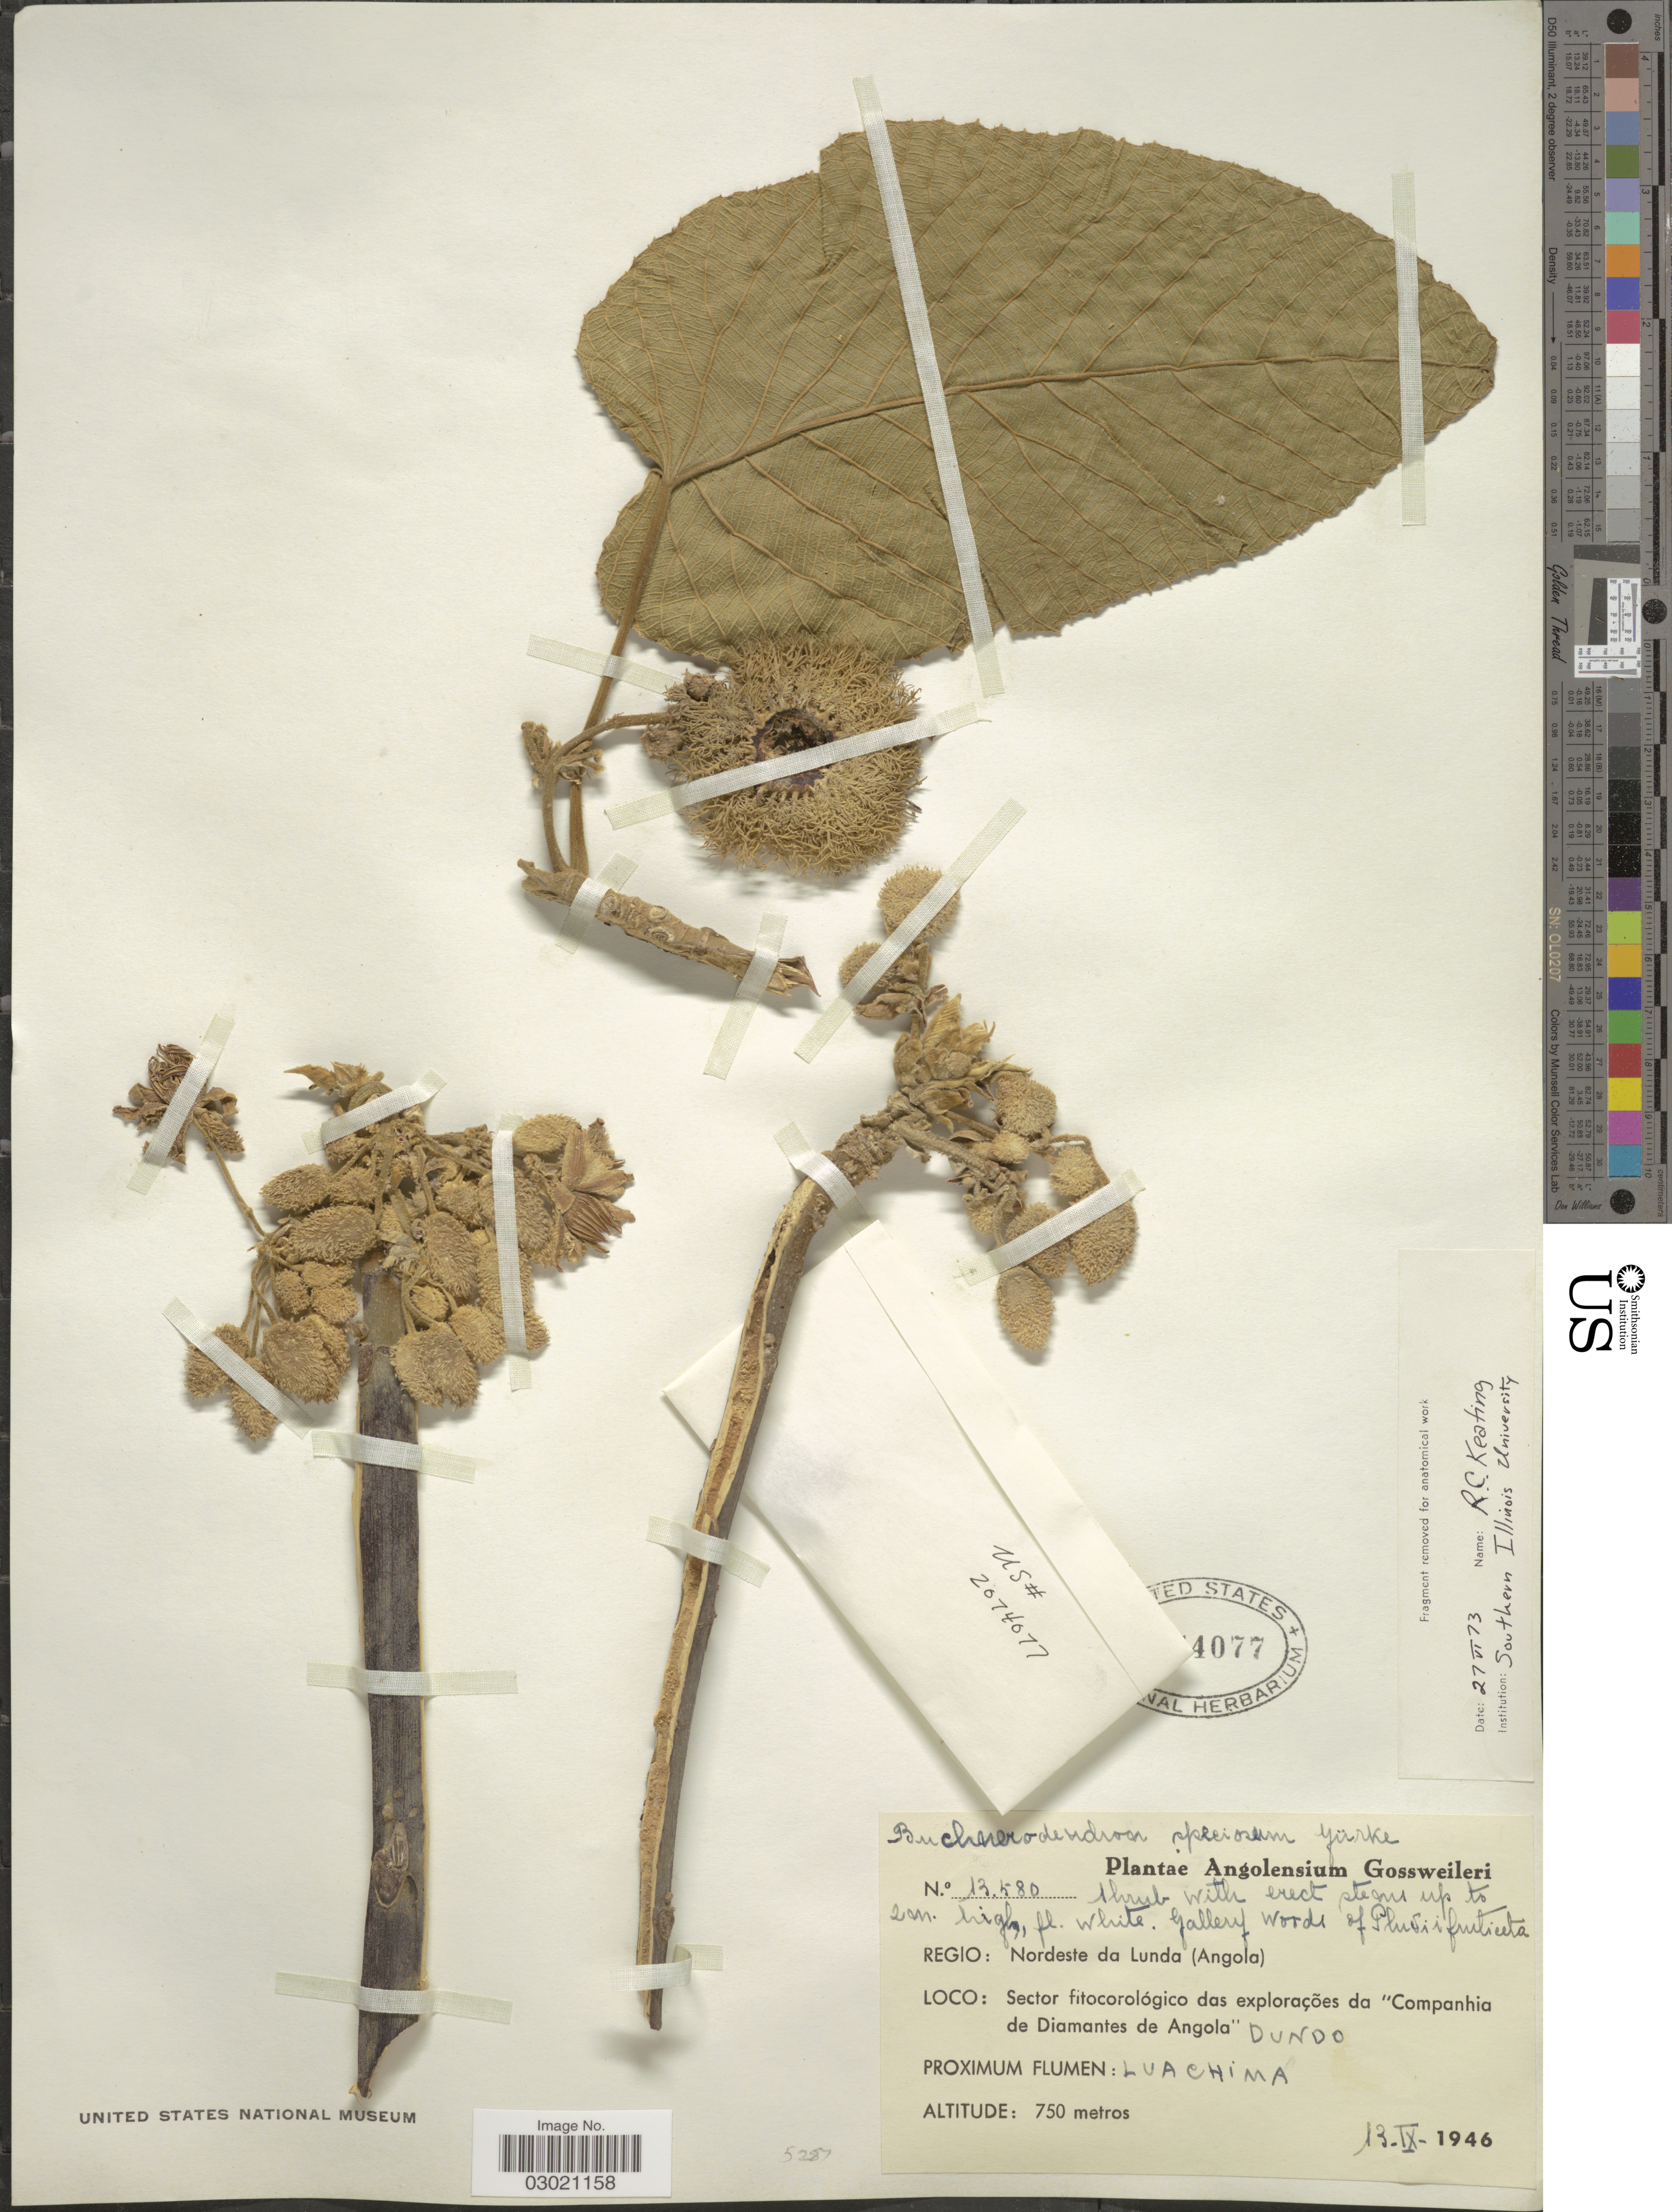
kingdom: Plantae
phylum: Tracheophyta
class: Magnoliopsida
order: Malpighiales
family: Achariaceae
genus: Buchnerodendron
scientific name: Buchnerodendron speciosum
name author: Gürke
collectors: Gossweiler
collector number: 13580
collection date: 1946-09-13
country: Angola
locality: Regio: Nordeste da Lunda, Sector fitocorológico das explorações da "Companhia de Diamantes de Angola" Dundo, Proximum Flumen: Luachima.